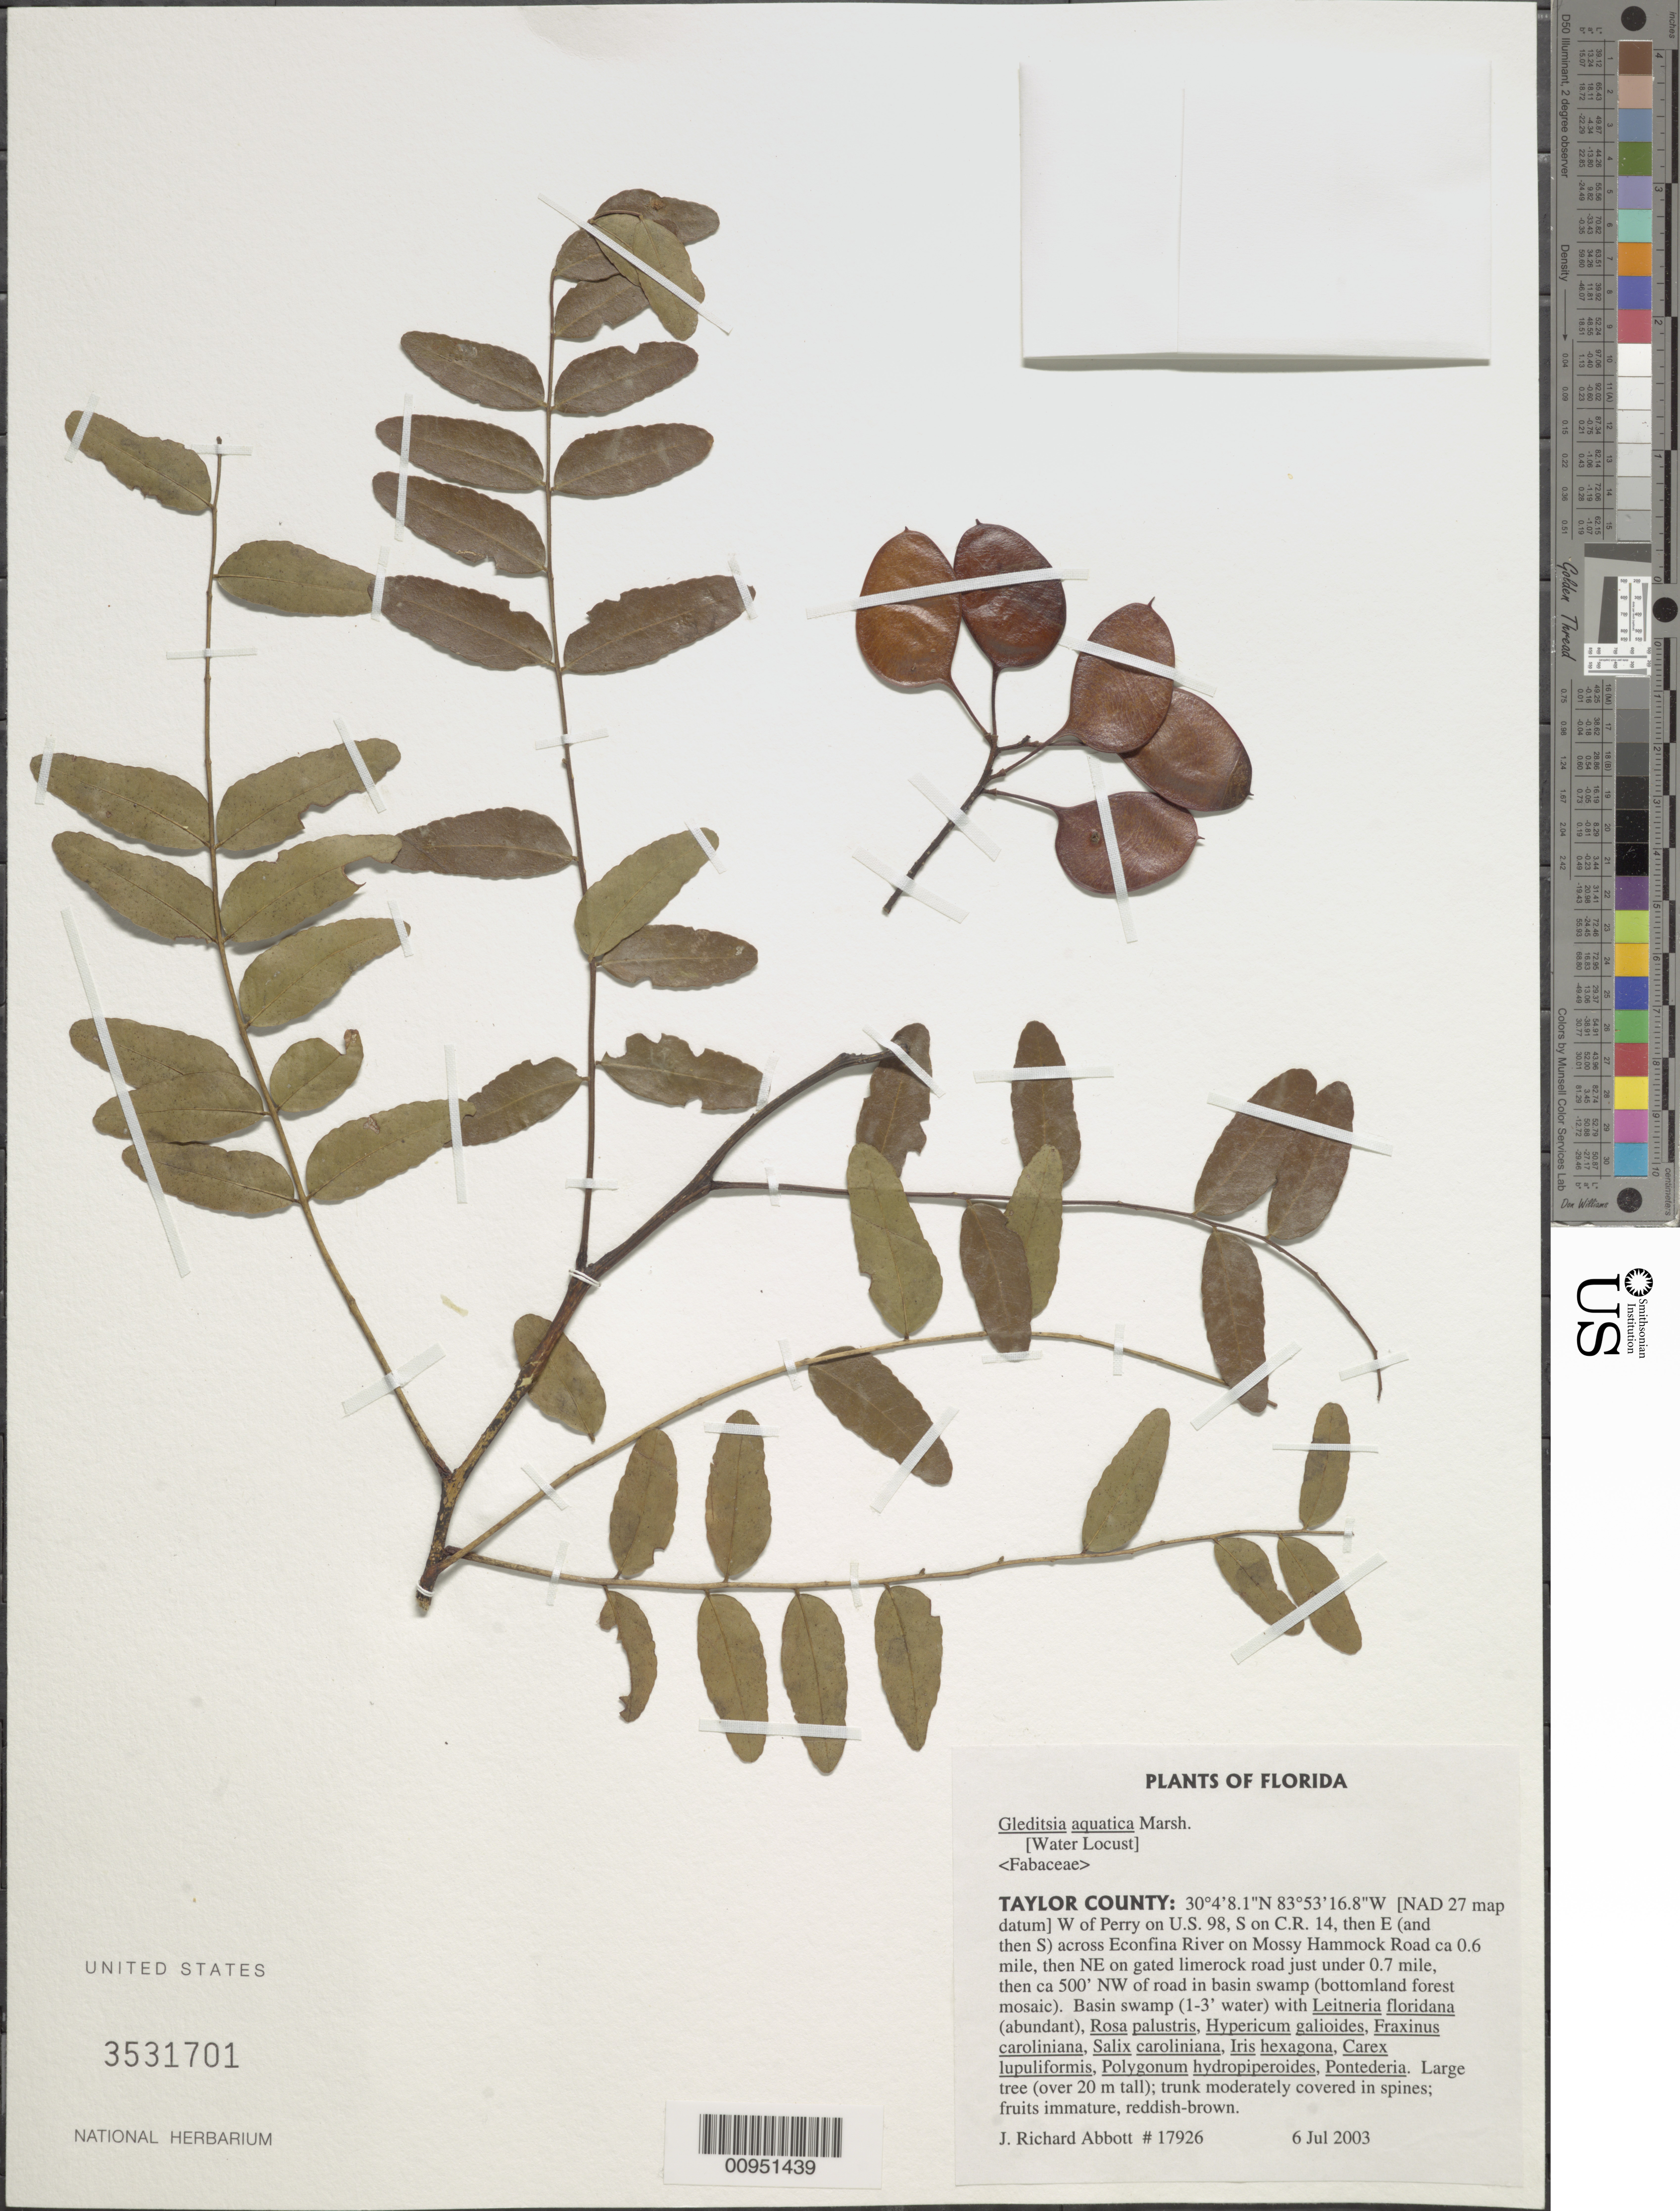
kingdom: Plantae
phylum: Tracheophyta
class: Magnoliopsida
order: Fabales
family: Fabaceae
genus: Gleditsia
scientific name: Gleditsia aquatica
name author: Marshall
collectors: J. R. Abbott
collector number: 17926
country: United States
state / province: Florida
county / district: Taylor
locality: W of Perry on US 98, E of Econfina River on Mossy Hammock Road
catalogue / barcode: US 3531701